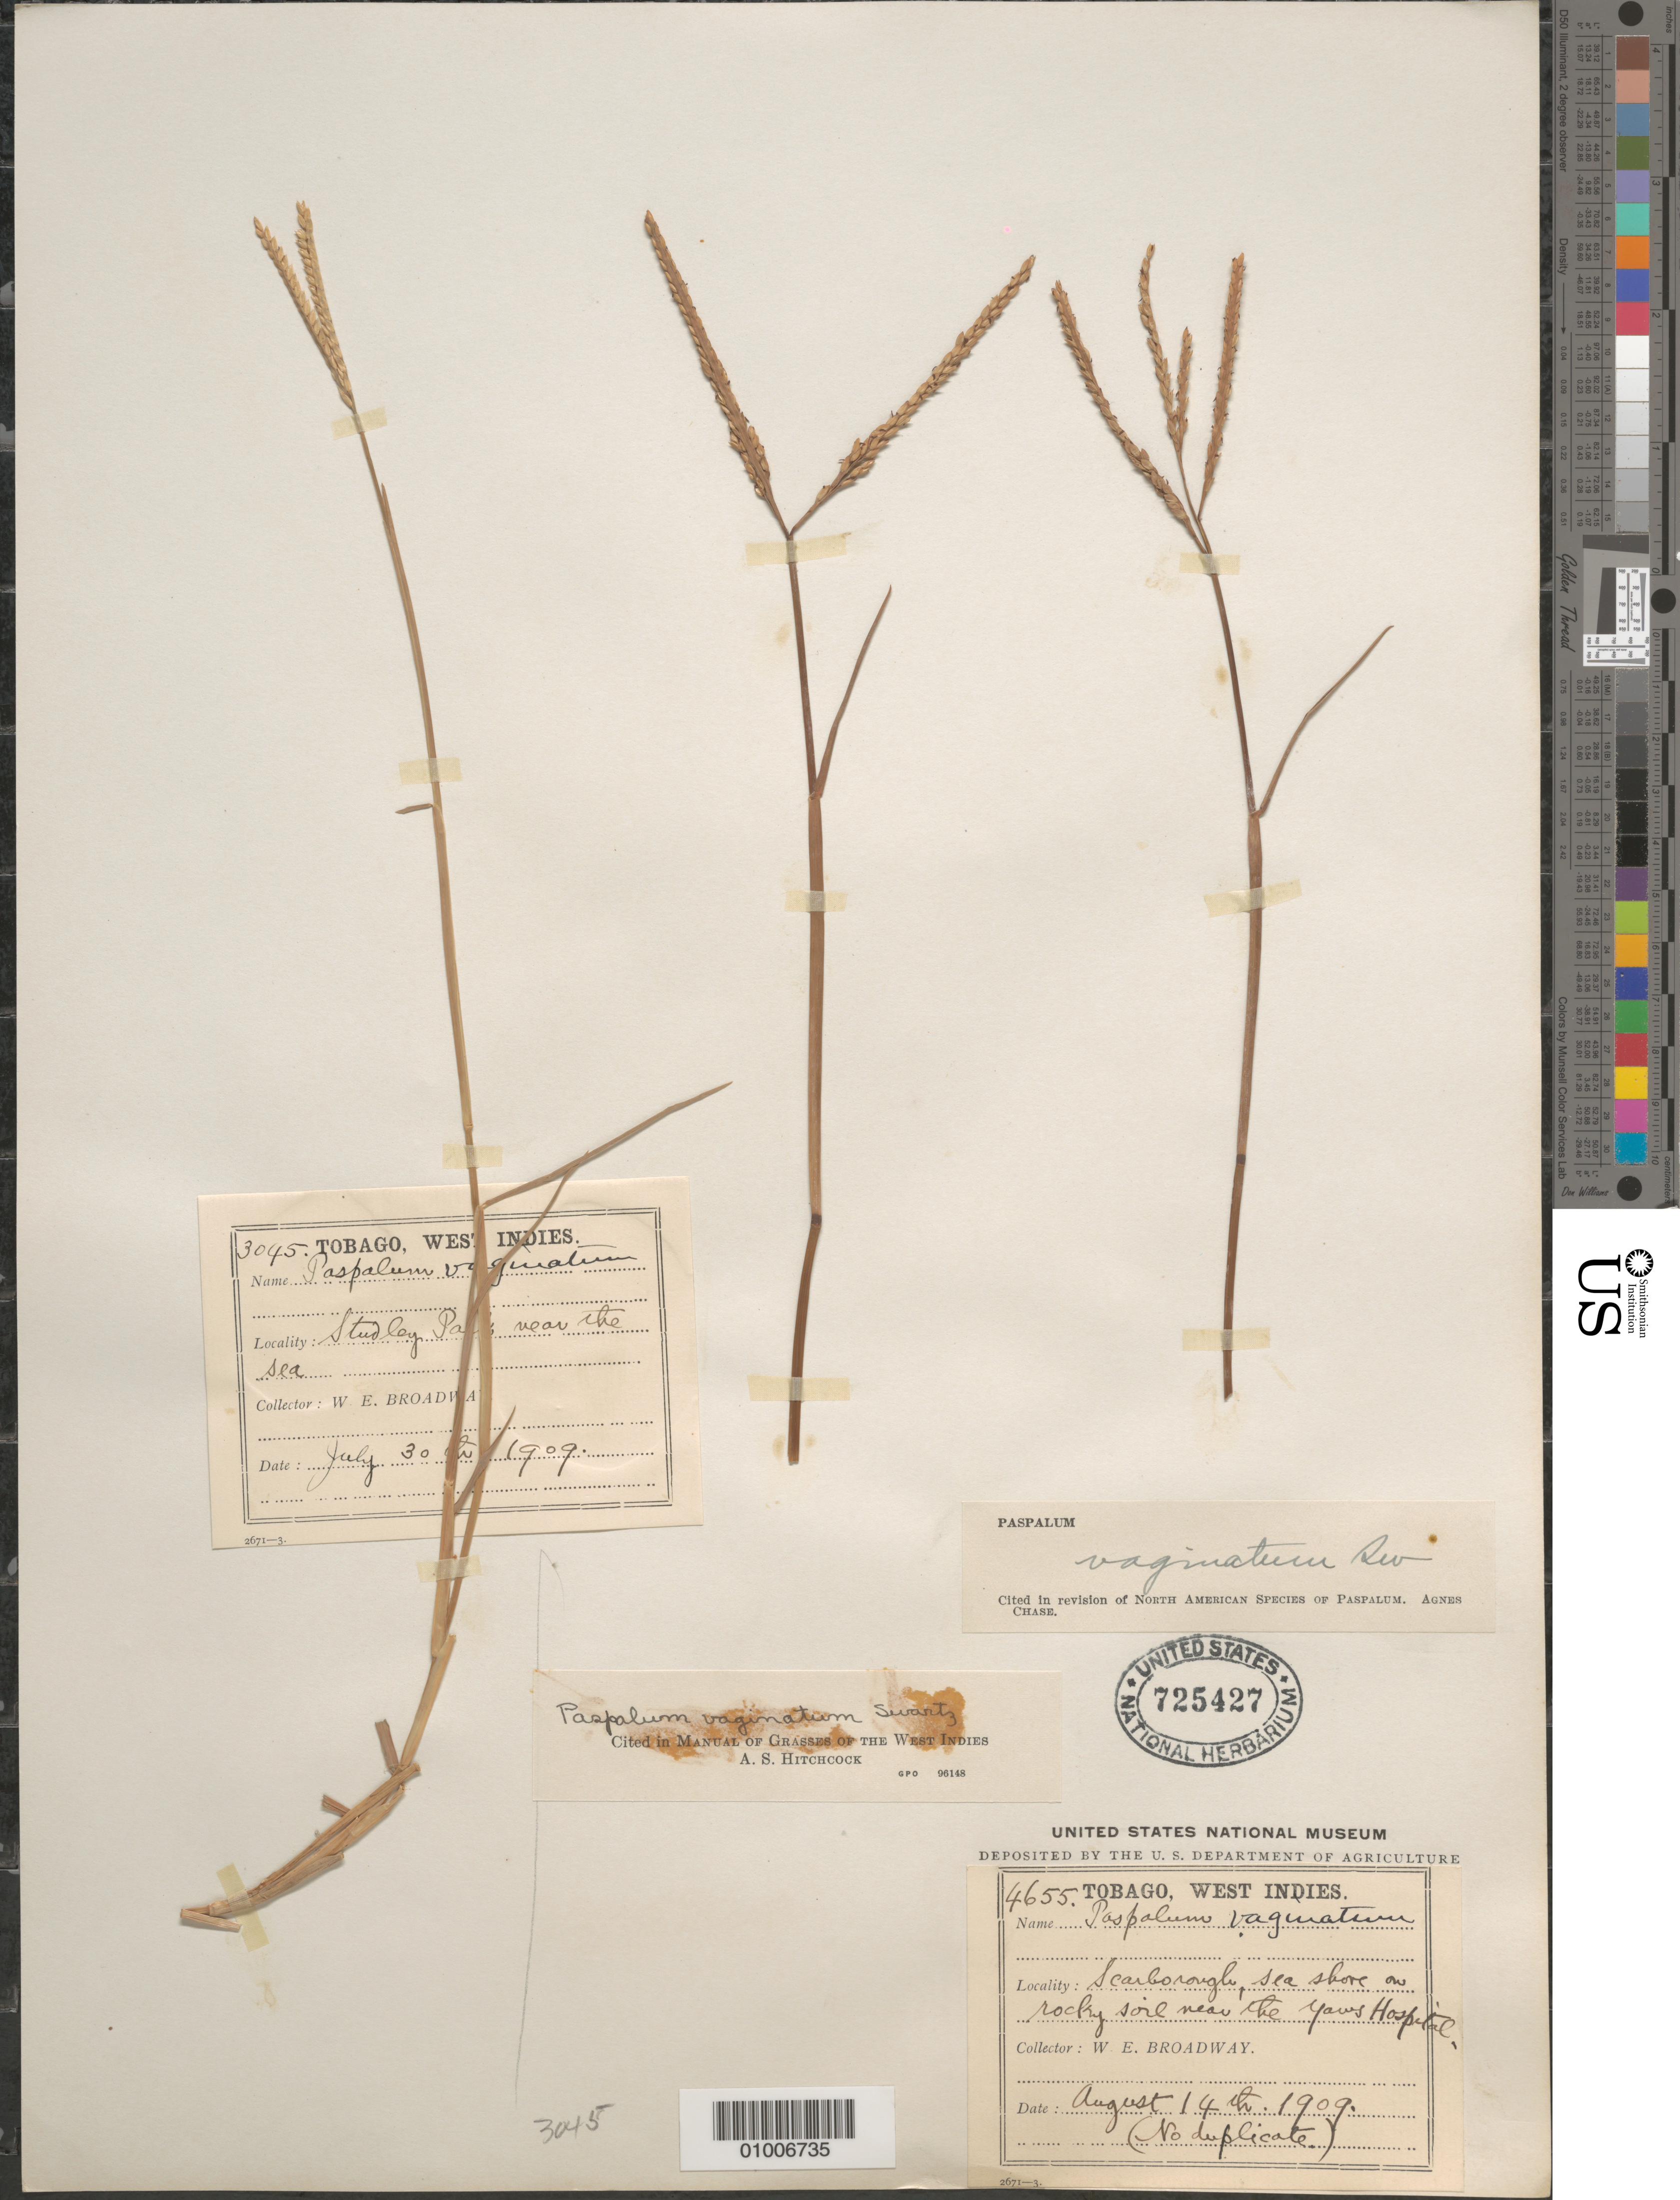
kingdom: Plantae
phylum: Tracheophyta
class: Liliopsida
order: Poales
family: Poaceae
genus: Paspalum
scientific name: Paspalum vaginatum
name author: Sw.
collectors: W. E. Broadway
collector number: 4655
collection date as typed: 14 Aug 1909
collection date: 1909-08-14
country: Trinidad and Tobago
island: Tobago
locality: Scarborough, sea shore on rocky soil near the Hospital.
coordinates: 0 N, 0 E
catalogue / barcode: US 725427